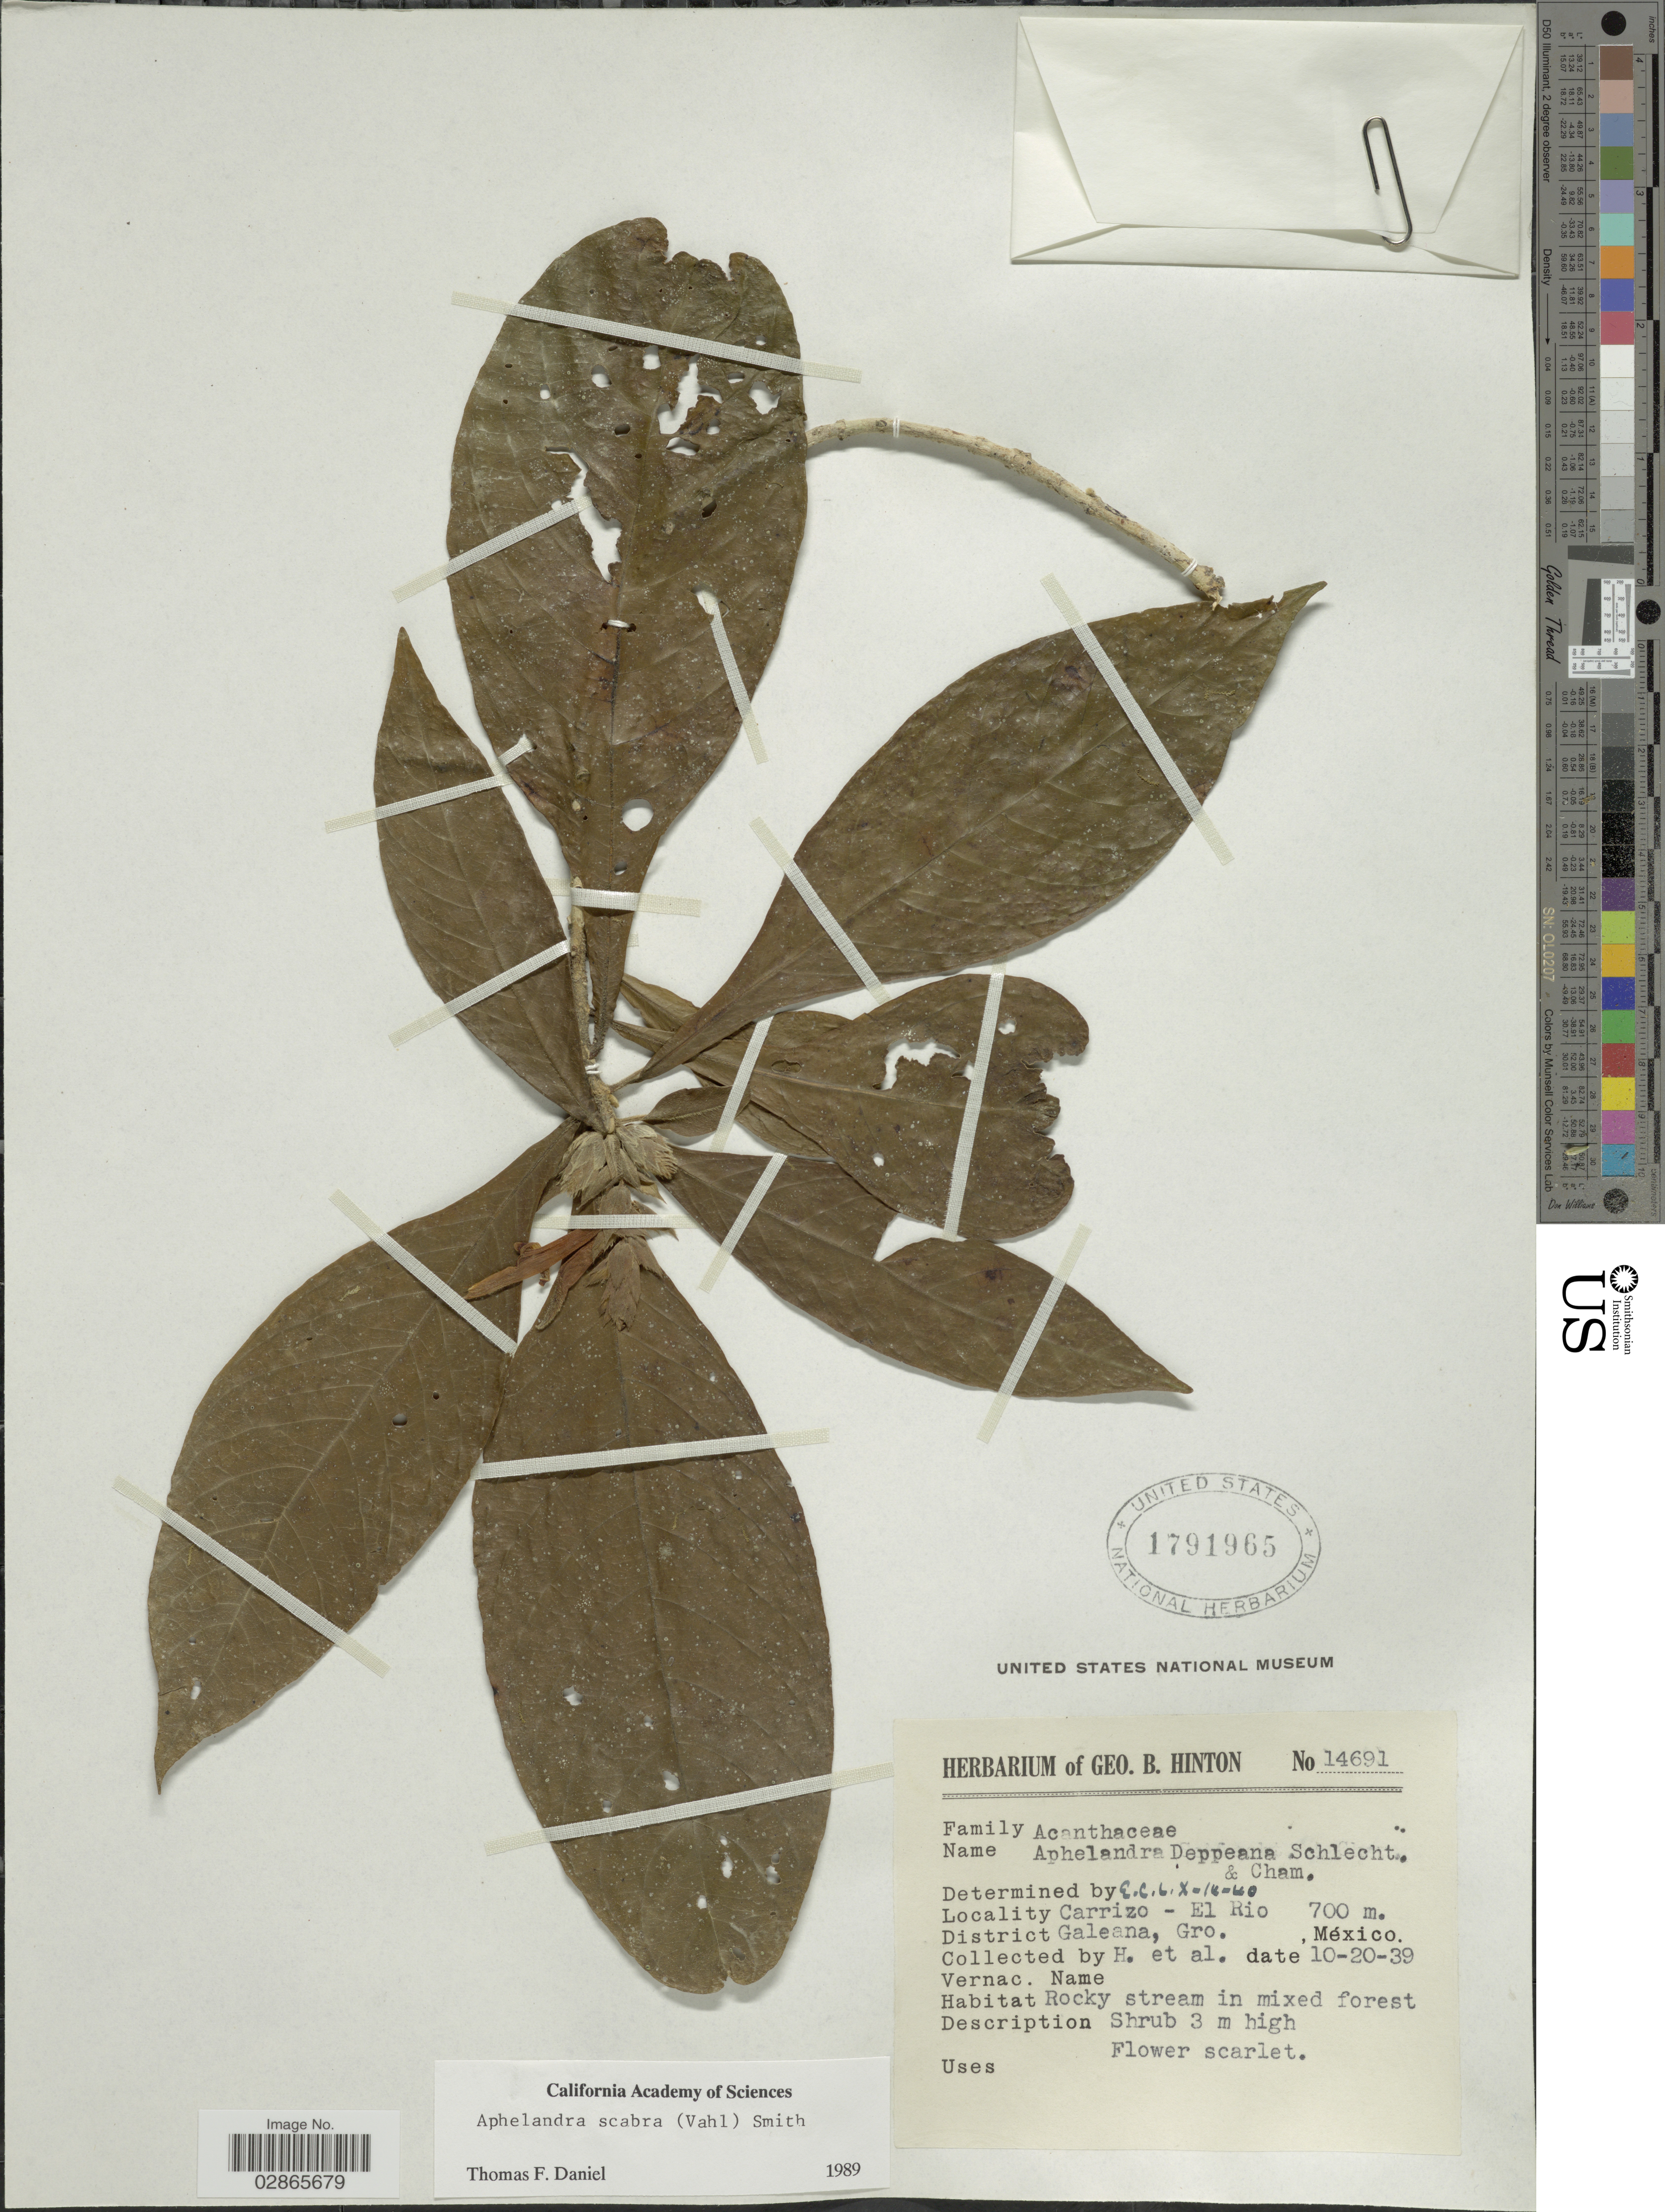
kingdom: Plantae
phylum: Tracheophyta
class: Magnoliopsida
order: Lamiales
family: Acanthaceae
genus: Aphelandra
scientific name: Aphelandra deppeana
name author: Schltdl. & Cham.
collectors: G. B. Hinton & et al.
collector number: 14691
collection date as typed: Transcribed d/m/y: 20/10/39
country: Mexico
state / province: Guerrero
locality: Carrizo- El Rio. District Galeana.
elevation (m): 700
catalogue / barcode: US 1791965